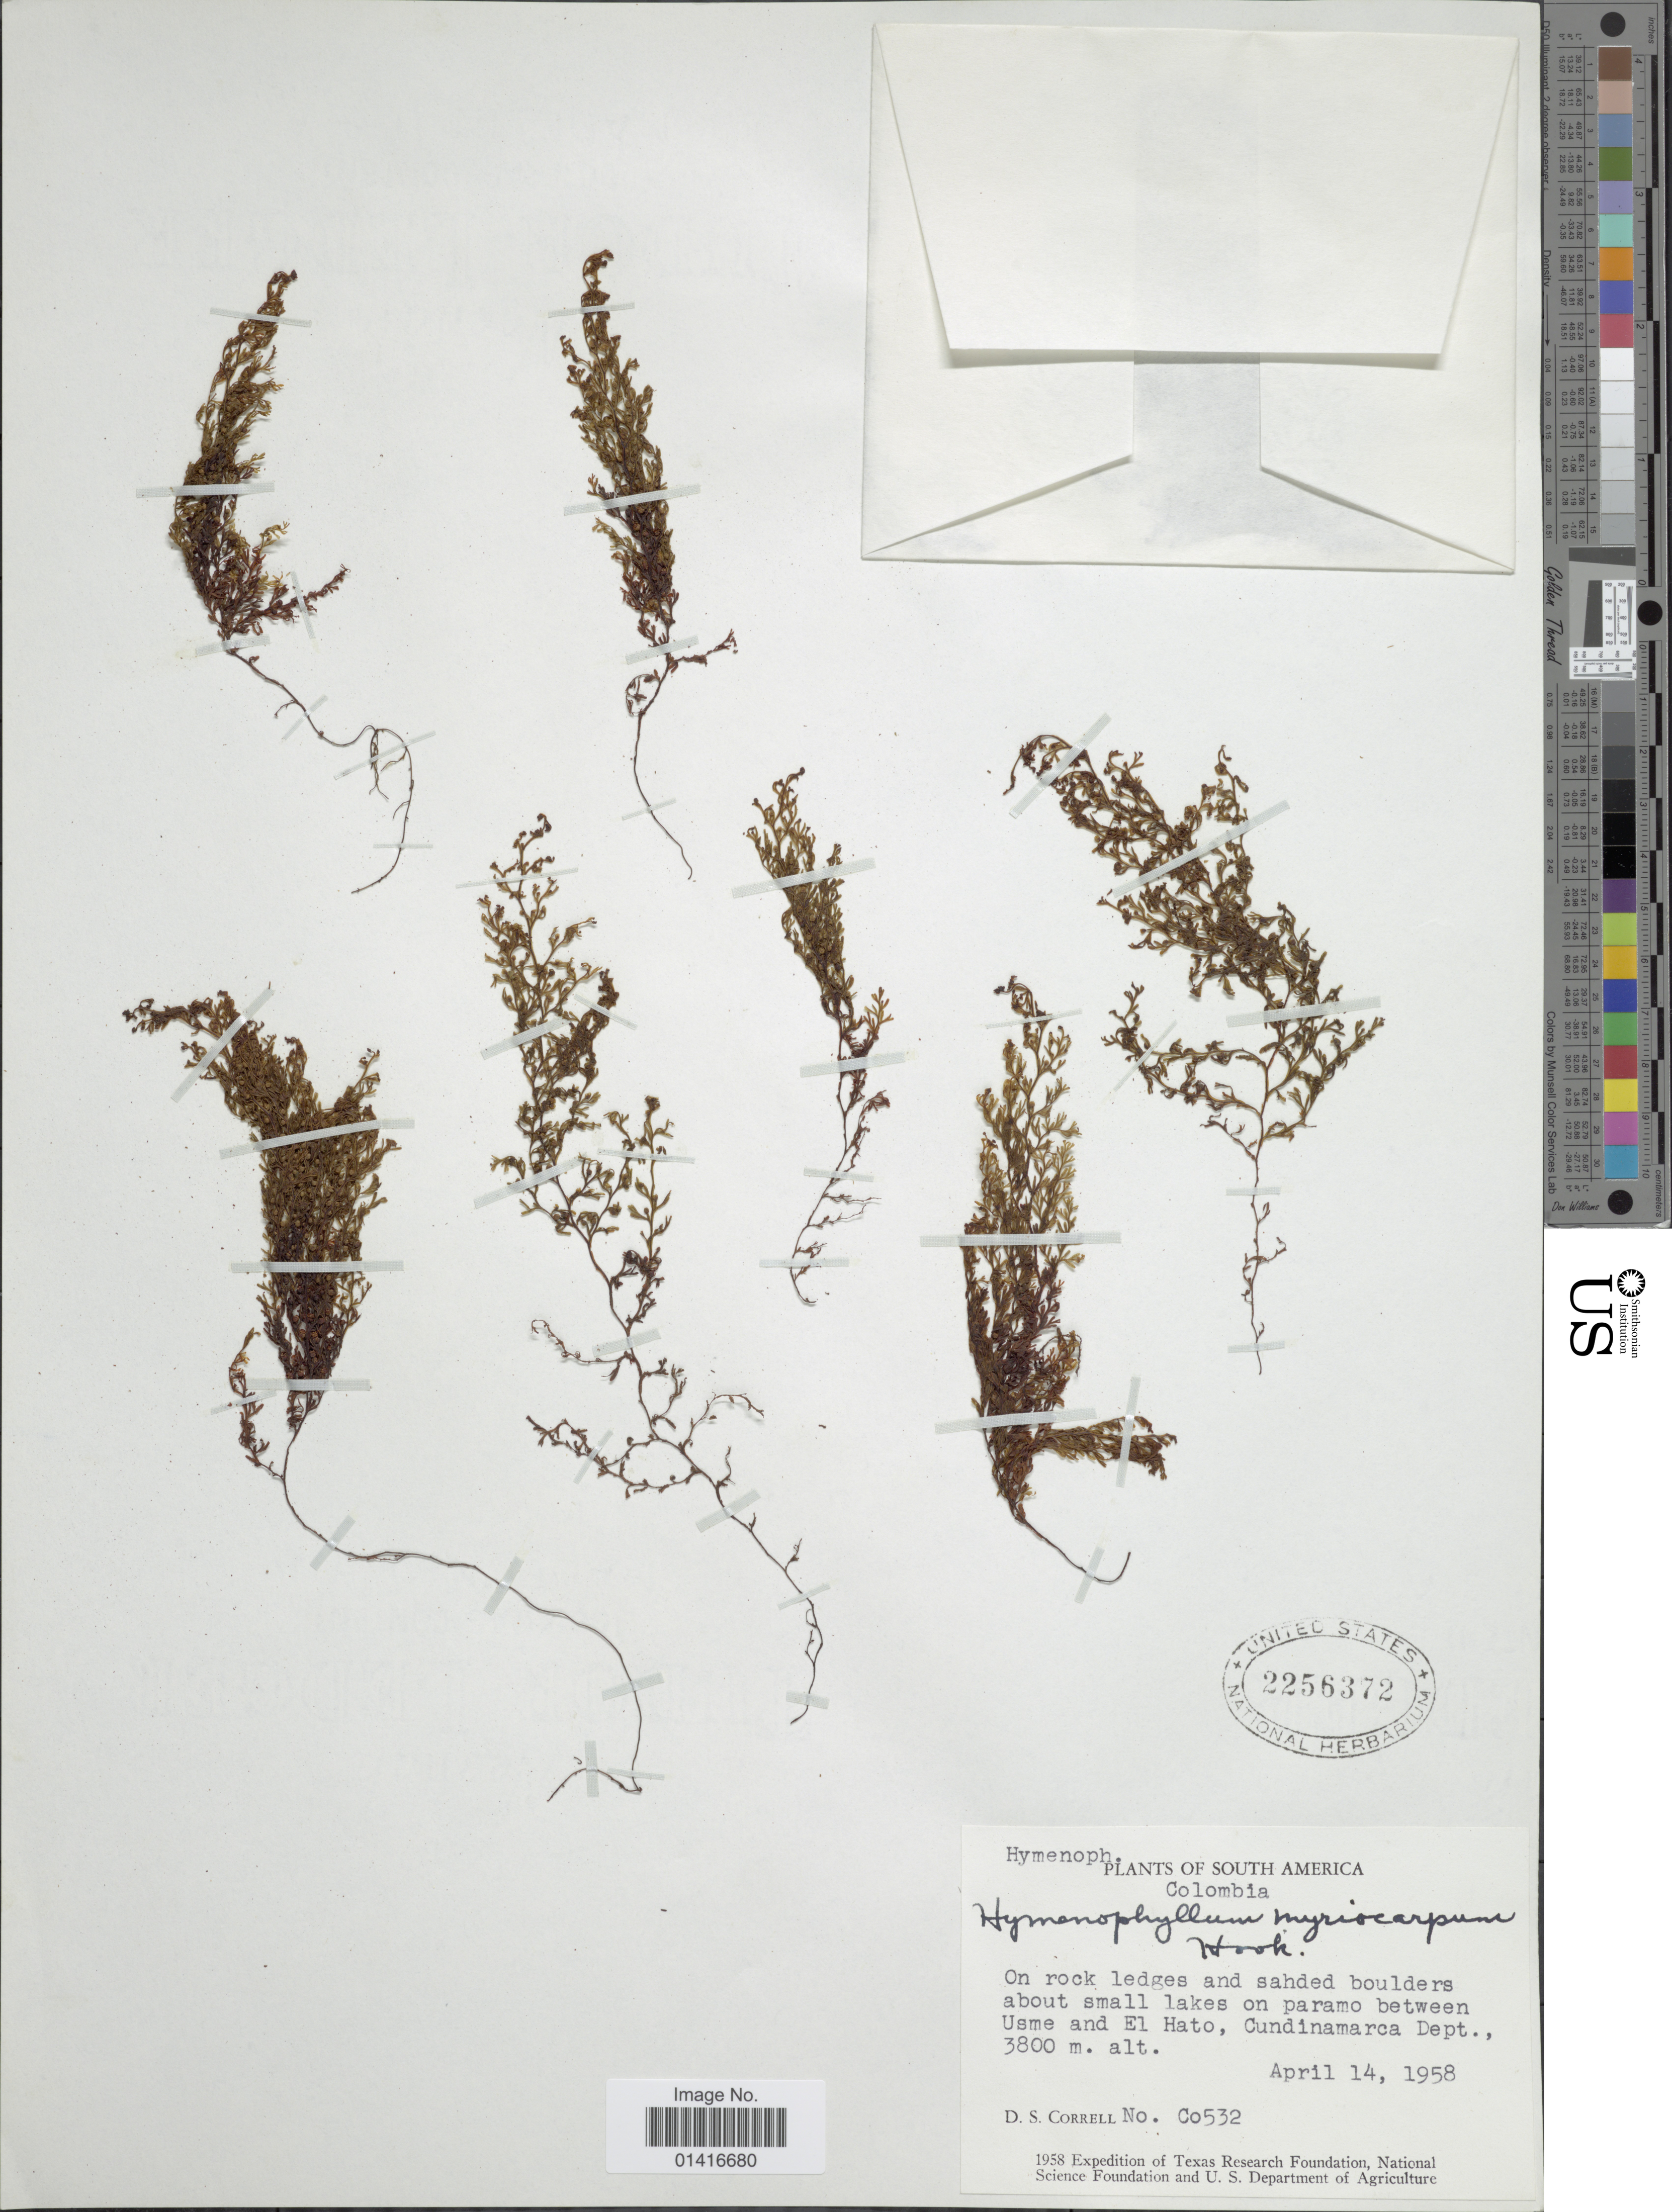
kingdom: Plantae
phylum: Tracheophyta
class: Polypodiopsida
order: Hymenophyllales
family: Hymenophyllaceae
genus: Hymenophyllum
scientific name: Hymenophyllum myriocarpum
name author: Hook.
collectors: D. S. Correll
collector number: CO532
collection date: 1958-04-14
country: Colombia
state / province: Cundinamarca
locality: On rock ledges and shaded boulders about small lakes on Paramo between Usme and El Hato, Cundinamarca Dept.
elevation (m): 3800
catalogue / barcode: US 2256372